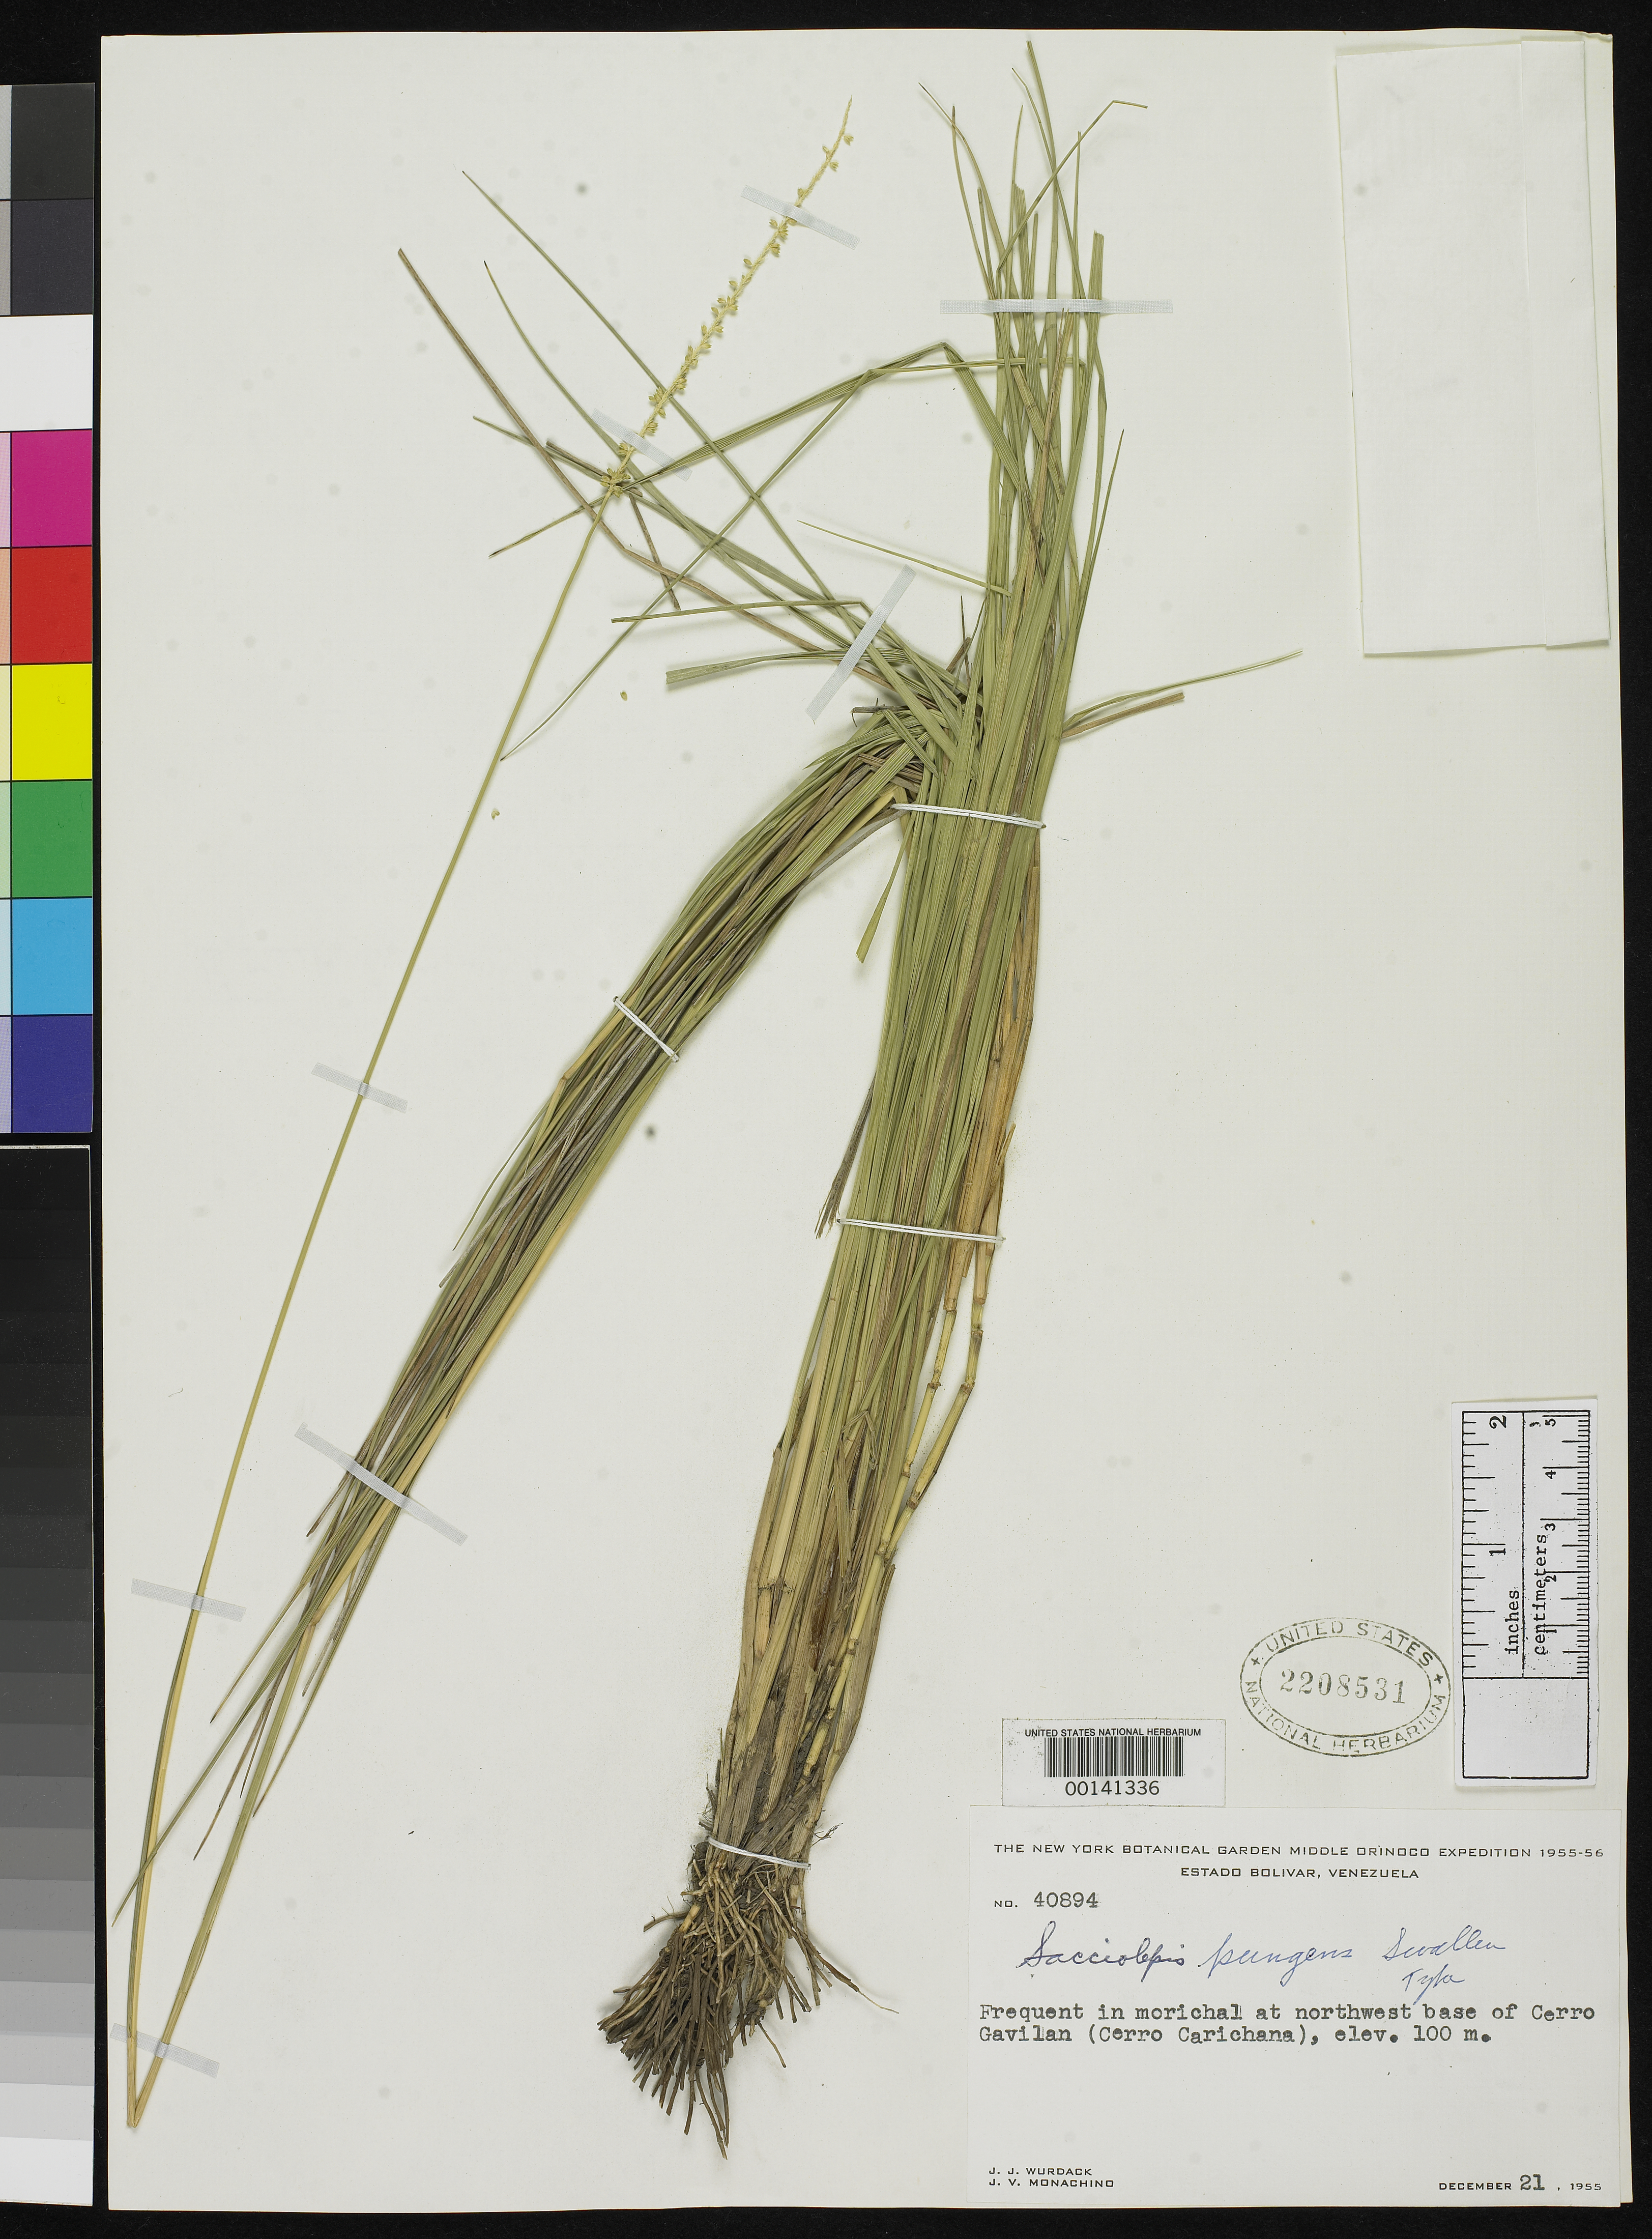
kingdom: Plantae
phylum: Tracheophyta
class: Liliopsida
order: Poales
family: Poaceae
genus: Sacciolepis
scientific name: Sacciolepis pungens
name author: Swallen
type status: Holotype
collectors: J. J. Wurdack & J. V. Monachino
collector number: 40894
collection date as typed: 21 Dec 1955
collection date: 1955-12-21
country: Venezuela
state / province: Bolivar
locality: Cerro Gavilan.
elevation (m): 100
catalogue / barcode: US 2208531